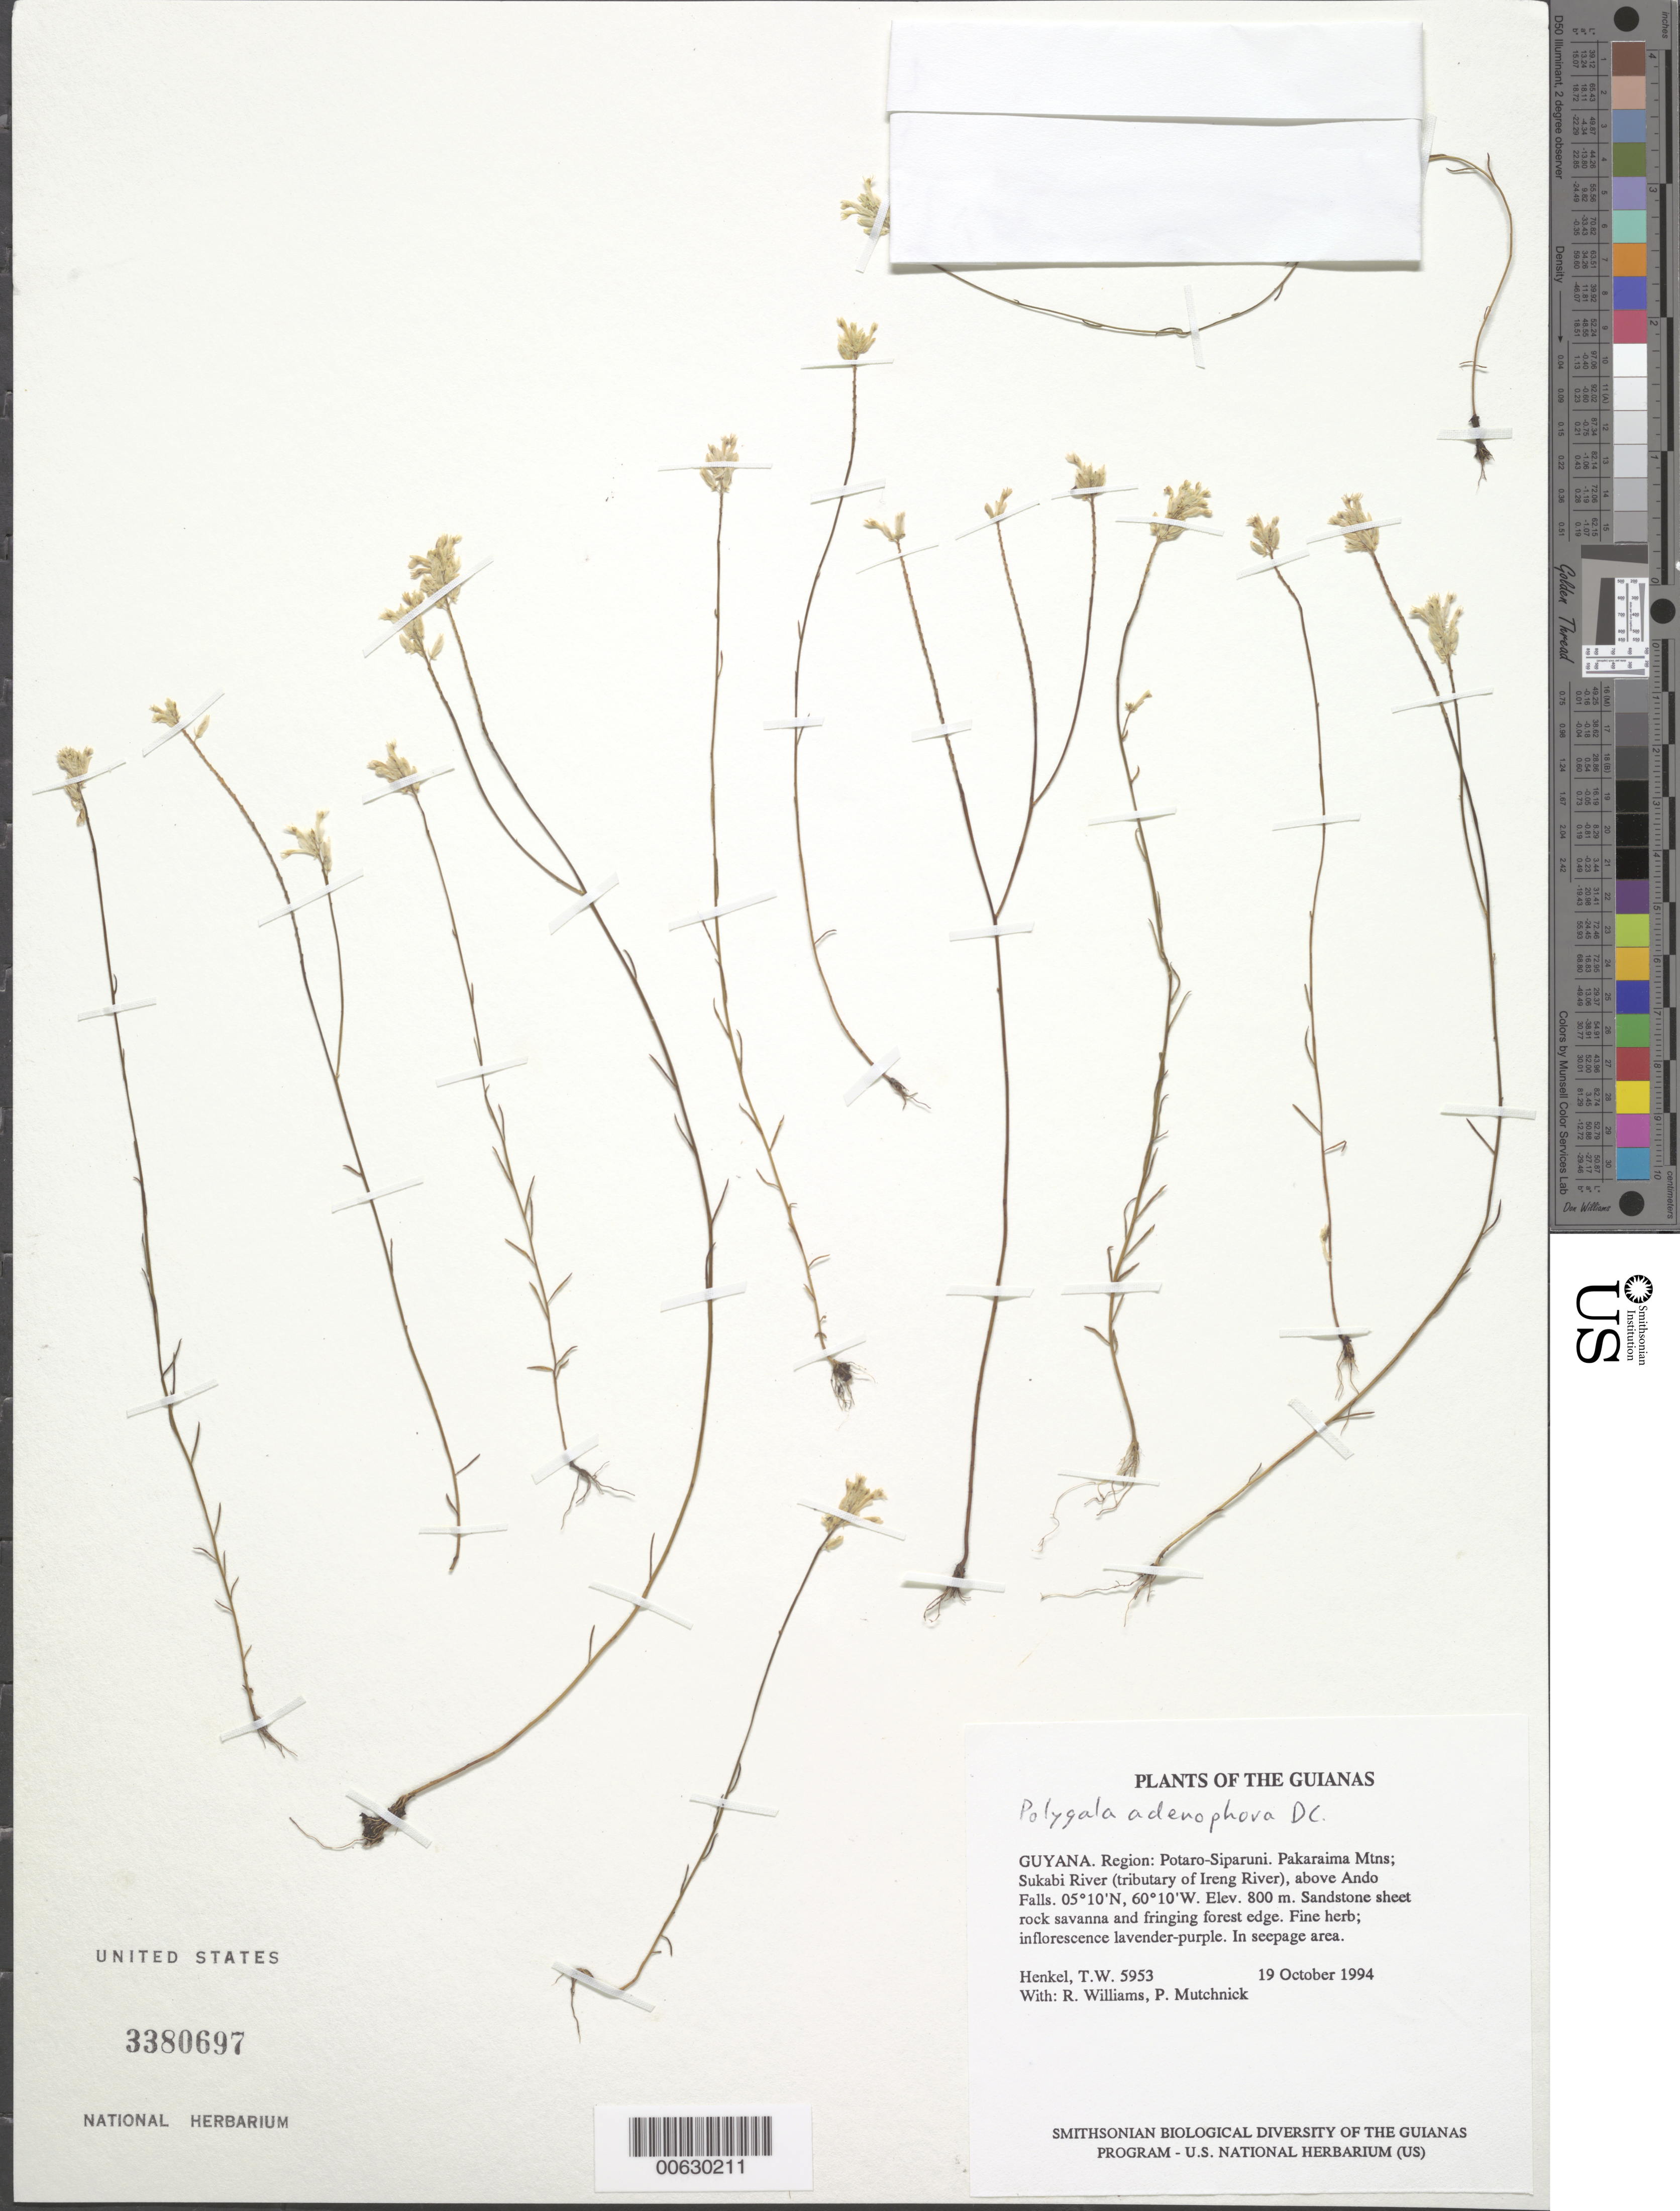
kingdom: Plantae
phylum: Tracheophyta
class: Magnoliopsida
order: Fabales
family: Polygalaceae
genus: Polygala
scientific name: Polygala adenophora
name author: DC.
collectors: T. Henkel, R. Williams & P. Mutchnick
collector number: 5953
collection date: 1994-10-19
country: Guyana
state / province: Potaro-Siparuni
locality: The Guianas. Region: Potaro-Siparuni. Pakaraima Mtns; Sukabi River (tributary of Ireng River), above Ando Falls.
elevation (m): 800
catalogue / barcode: US 3380697